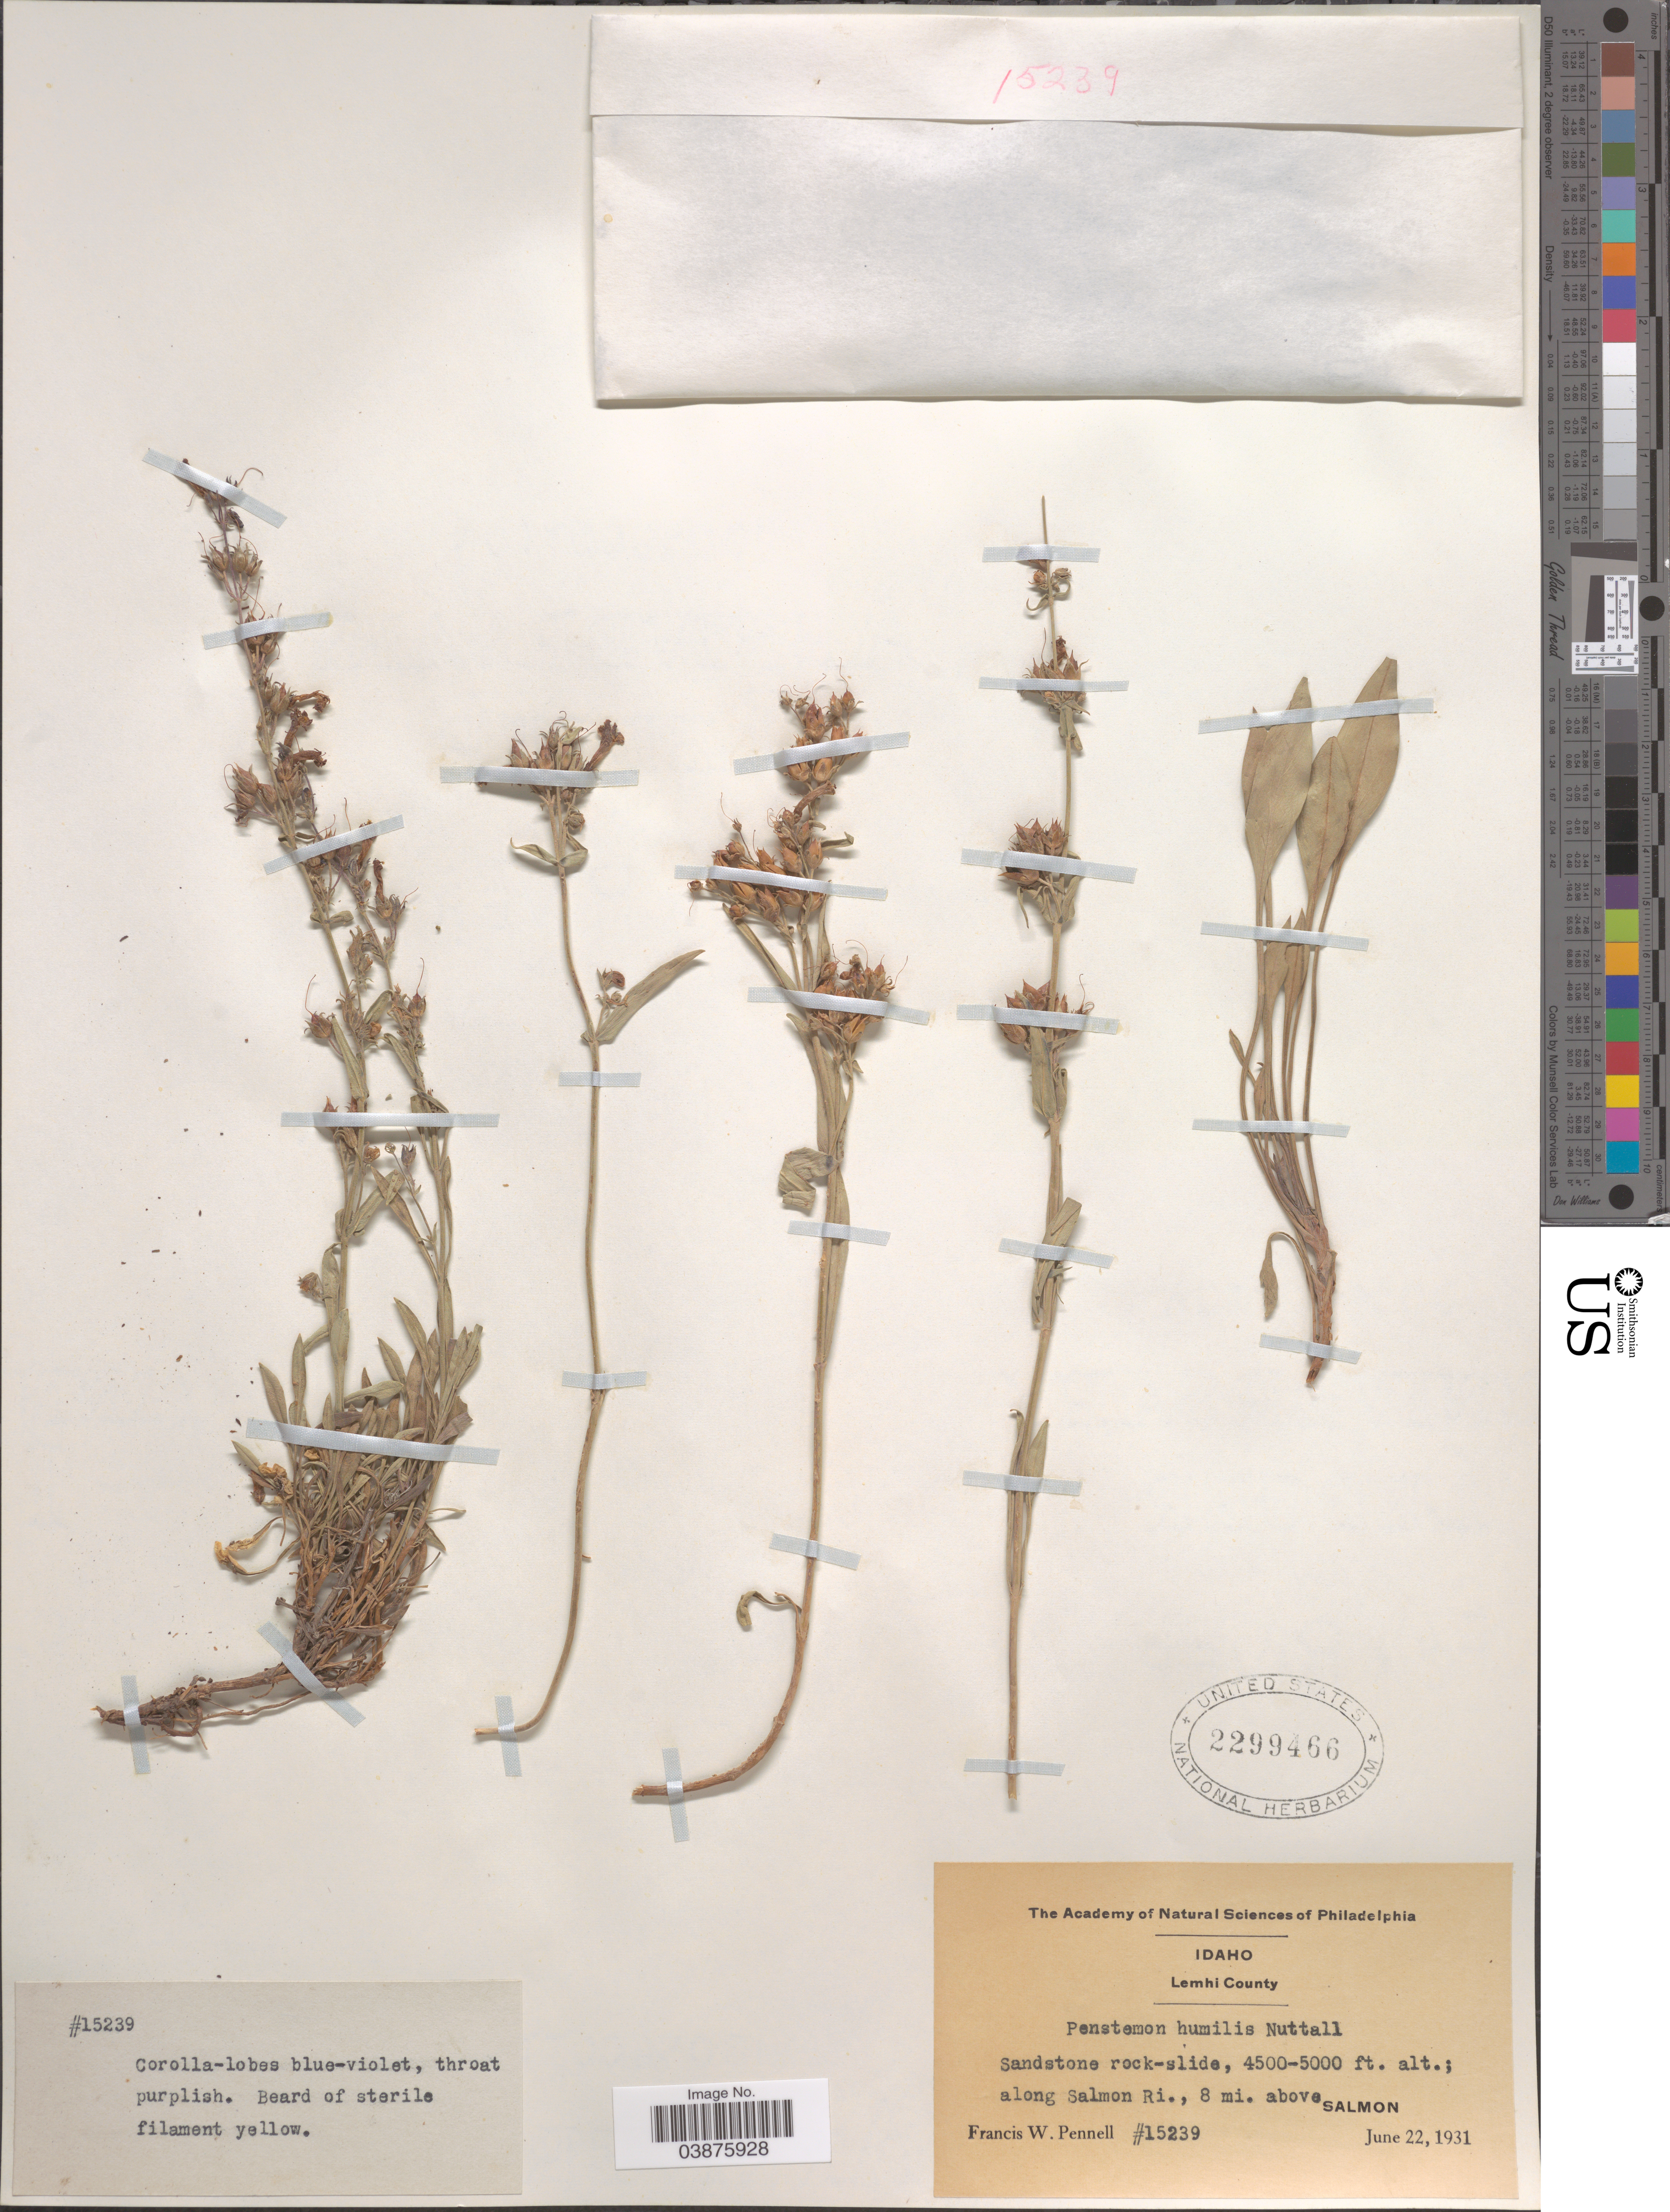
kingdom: Plantae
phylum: Tracheophyta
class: Magnoliopsida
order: Lamiales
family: Plantaginaceae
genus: Penstemon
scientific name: Penstemon humilis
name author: Nutt. ex A. Gray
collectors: F. W. Pennell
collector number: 15239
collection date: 1931-06-22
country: United States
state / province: Idaho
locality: Lemhi County. Along Salmon Ri., 8 mi. above Salmon.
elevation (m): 1372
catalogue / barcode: US 2299466